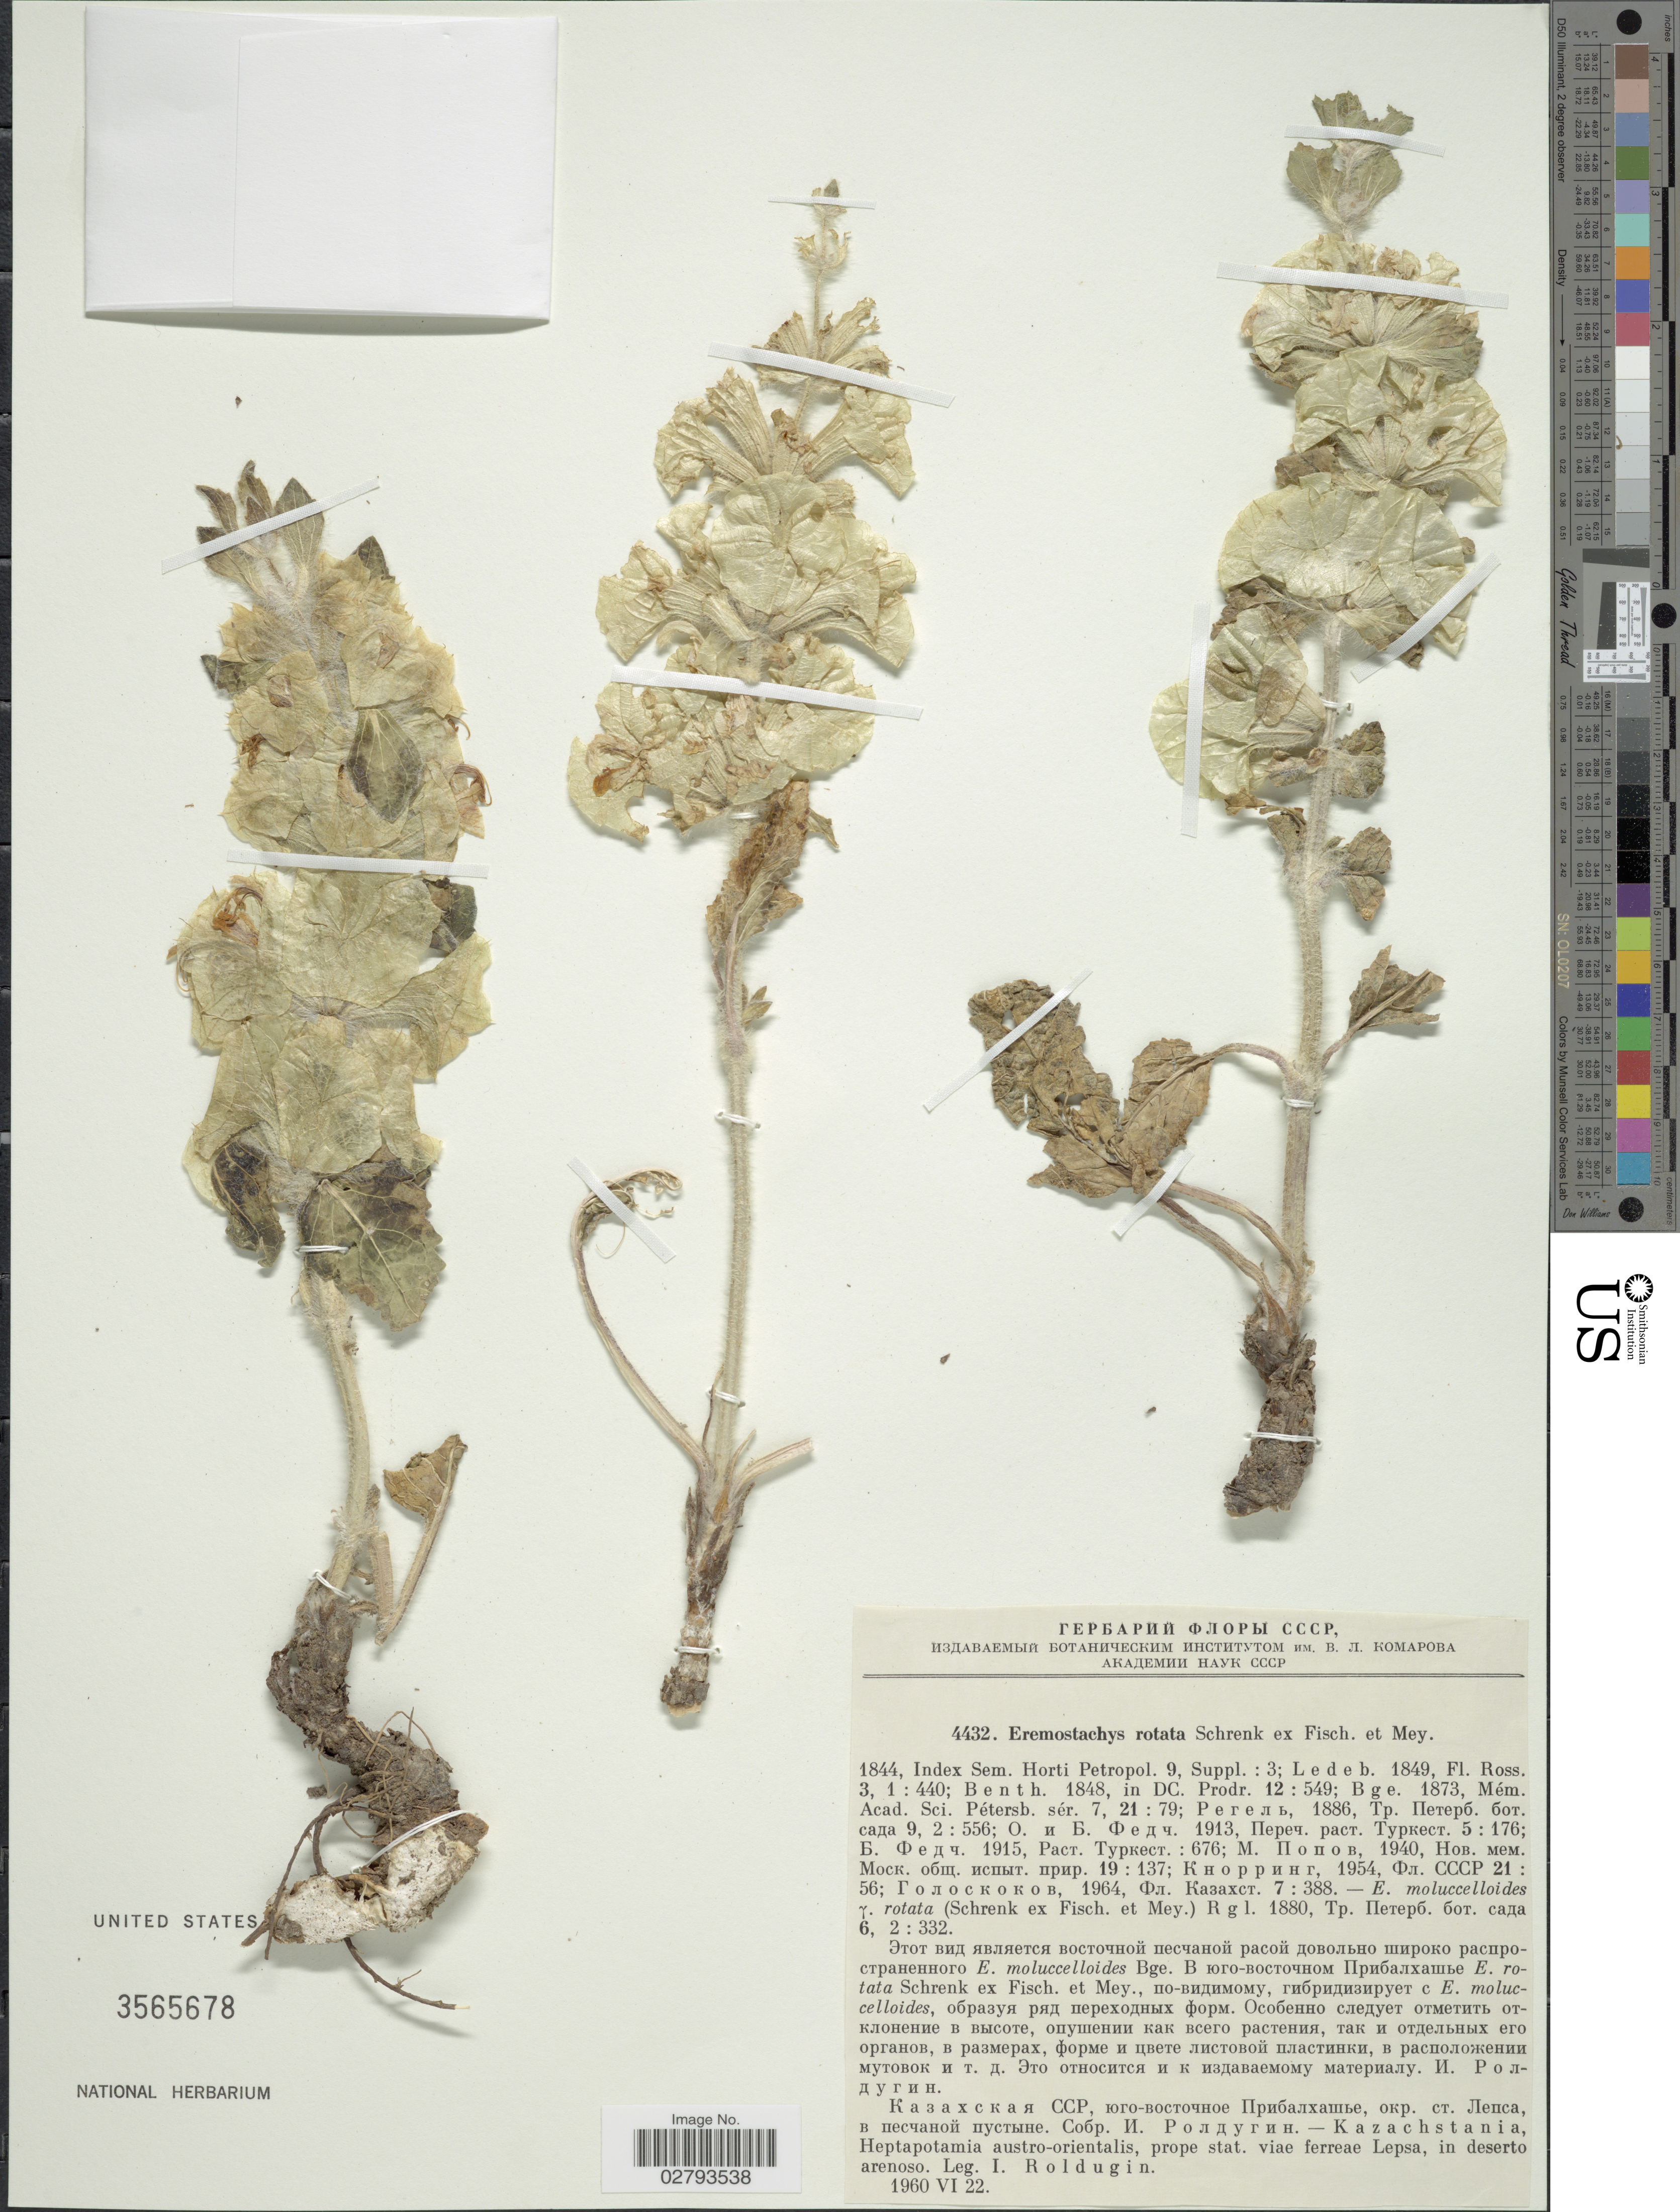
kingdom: Plantae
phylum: Tracheophyta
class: Magnoliopsida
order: Lamiales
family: Lamiaceae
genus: Eremostachys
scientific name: Eremostachys rotata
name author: Schrenk ex Fisch. & Mey.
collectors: I. Roldugin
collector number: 4432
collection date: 1960-06-22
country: Kazakhstan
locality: Kazachstania, Heptapotamia austro-orientalis, prope stat. viae ferreae Lepsa, in deserto arenoso.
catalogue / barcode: US 3565678